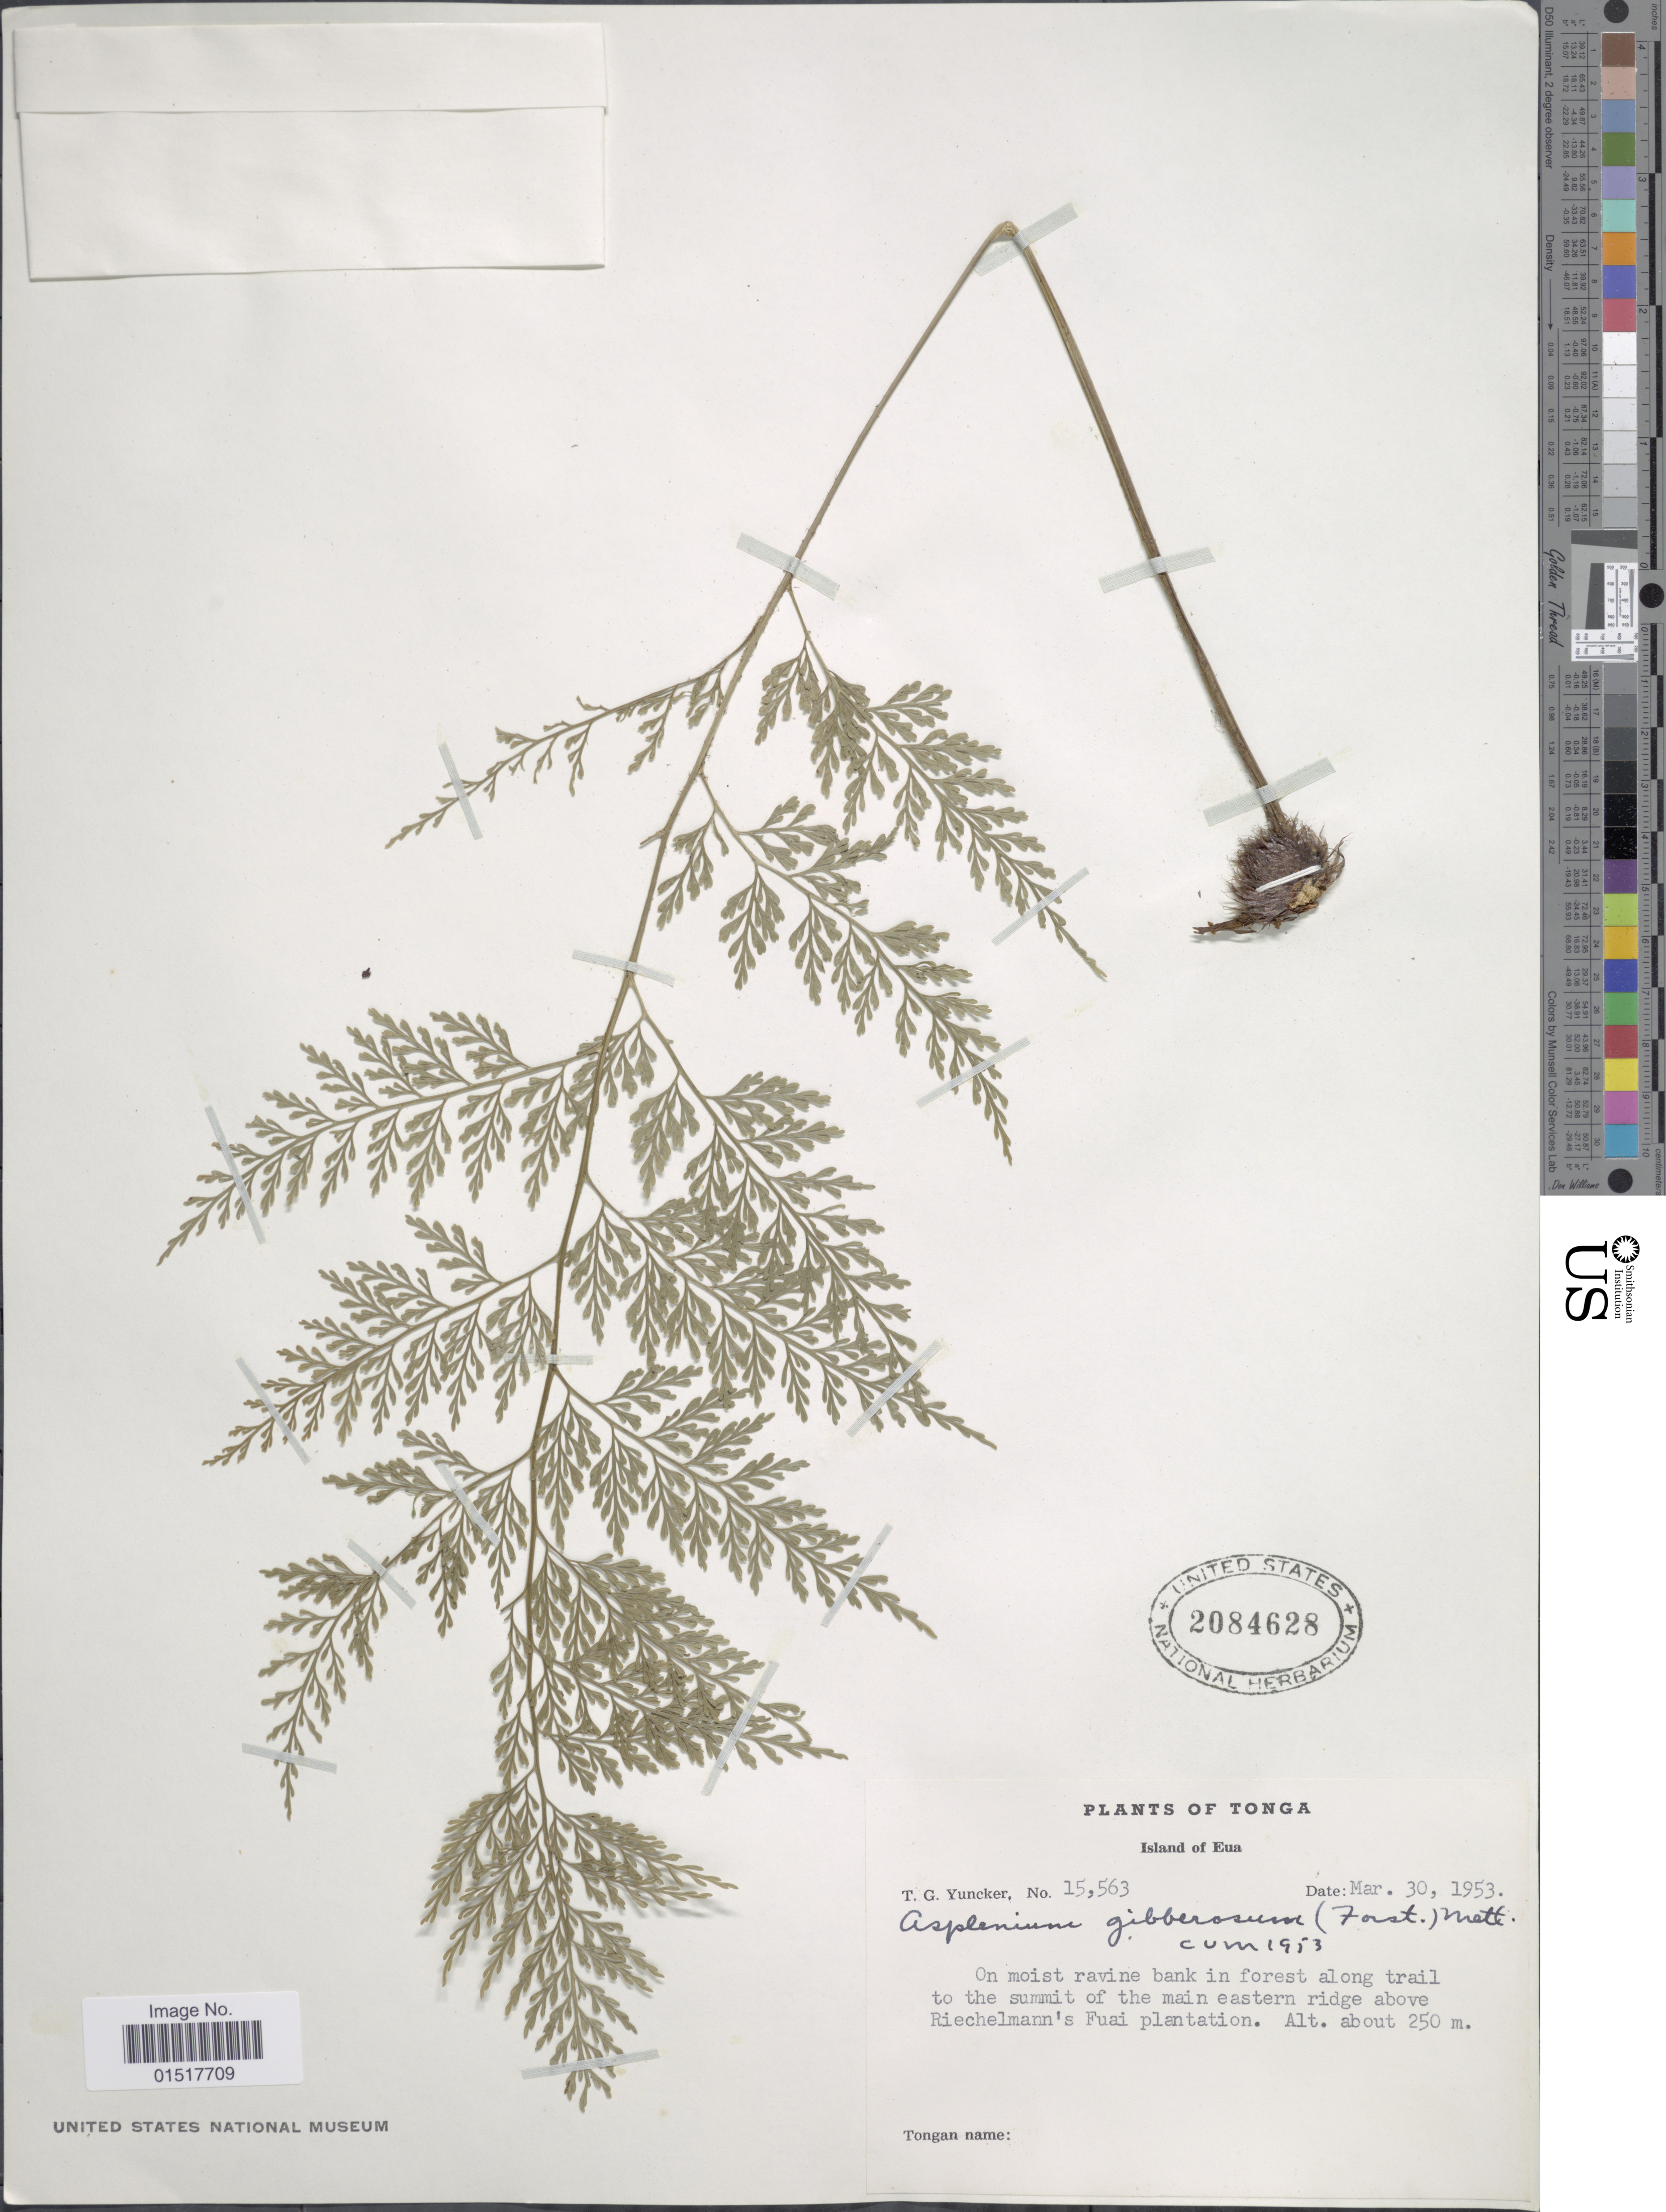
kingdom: Plantae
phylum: Tracheophyta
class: Polypodiopsida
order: Polypodiales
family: Aspleniaceae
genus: Asplenium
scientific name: Asplenium gibberosum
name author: (G. Forst.) Mett.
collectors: T. G. Yuncker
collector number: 15563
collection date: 1953-03-30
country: Tonga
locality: Island of Eua. On moist ravine bank in forest along trail to the summit of the main eastern ridge above Riechelmann's Fuai plantation.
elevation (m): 250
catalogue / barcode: US 2084628